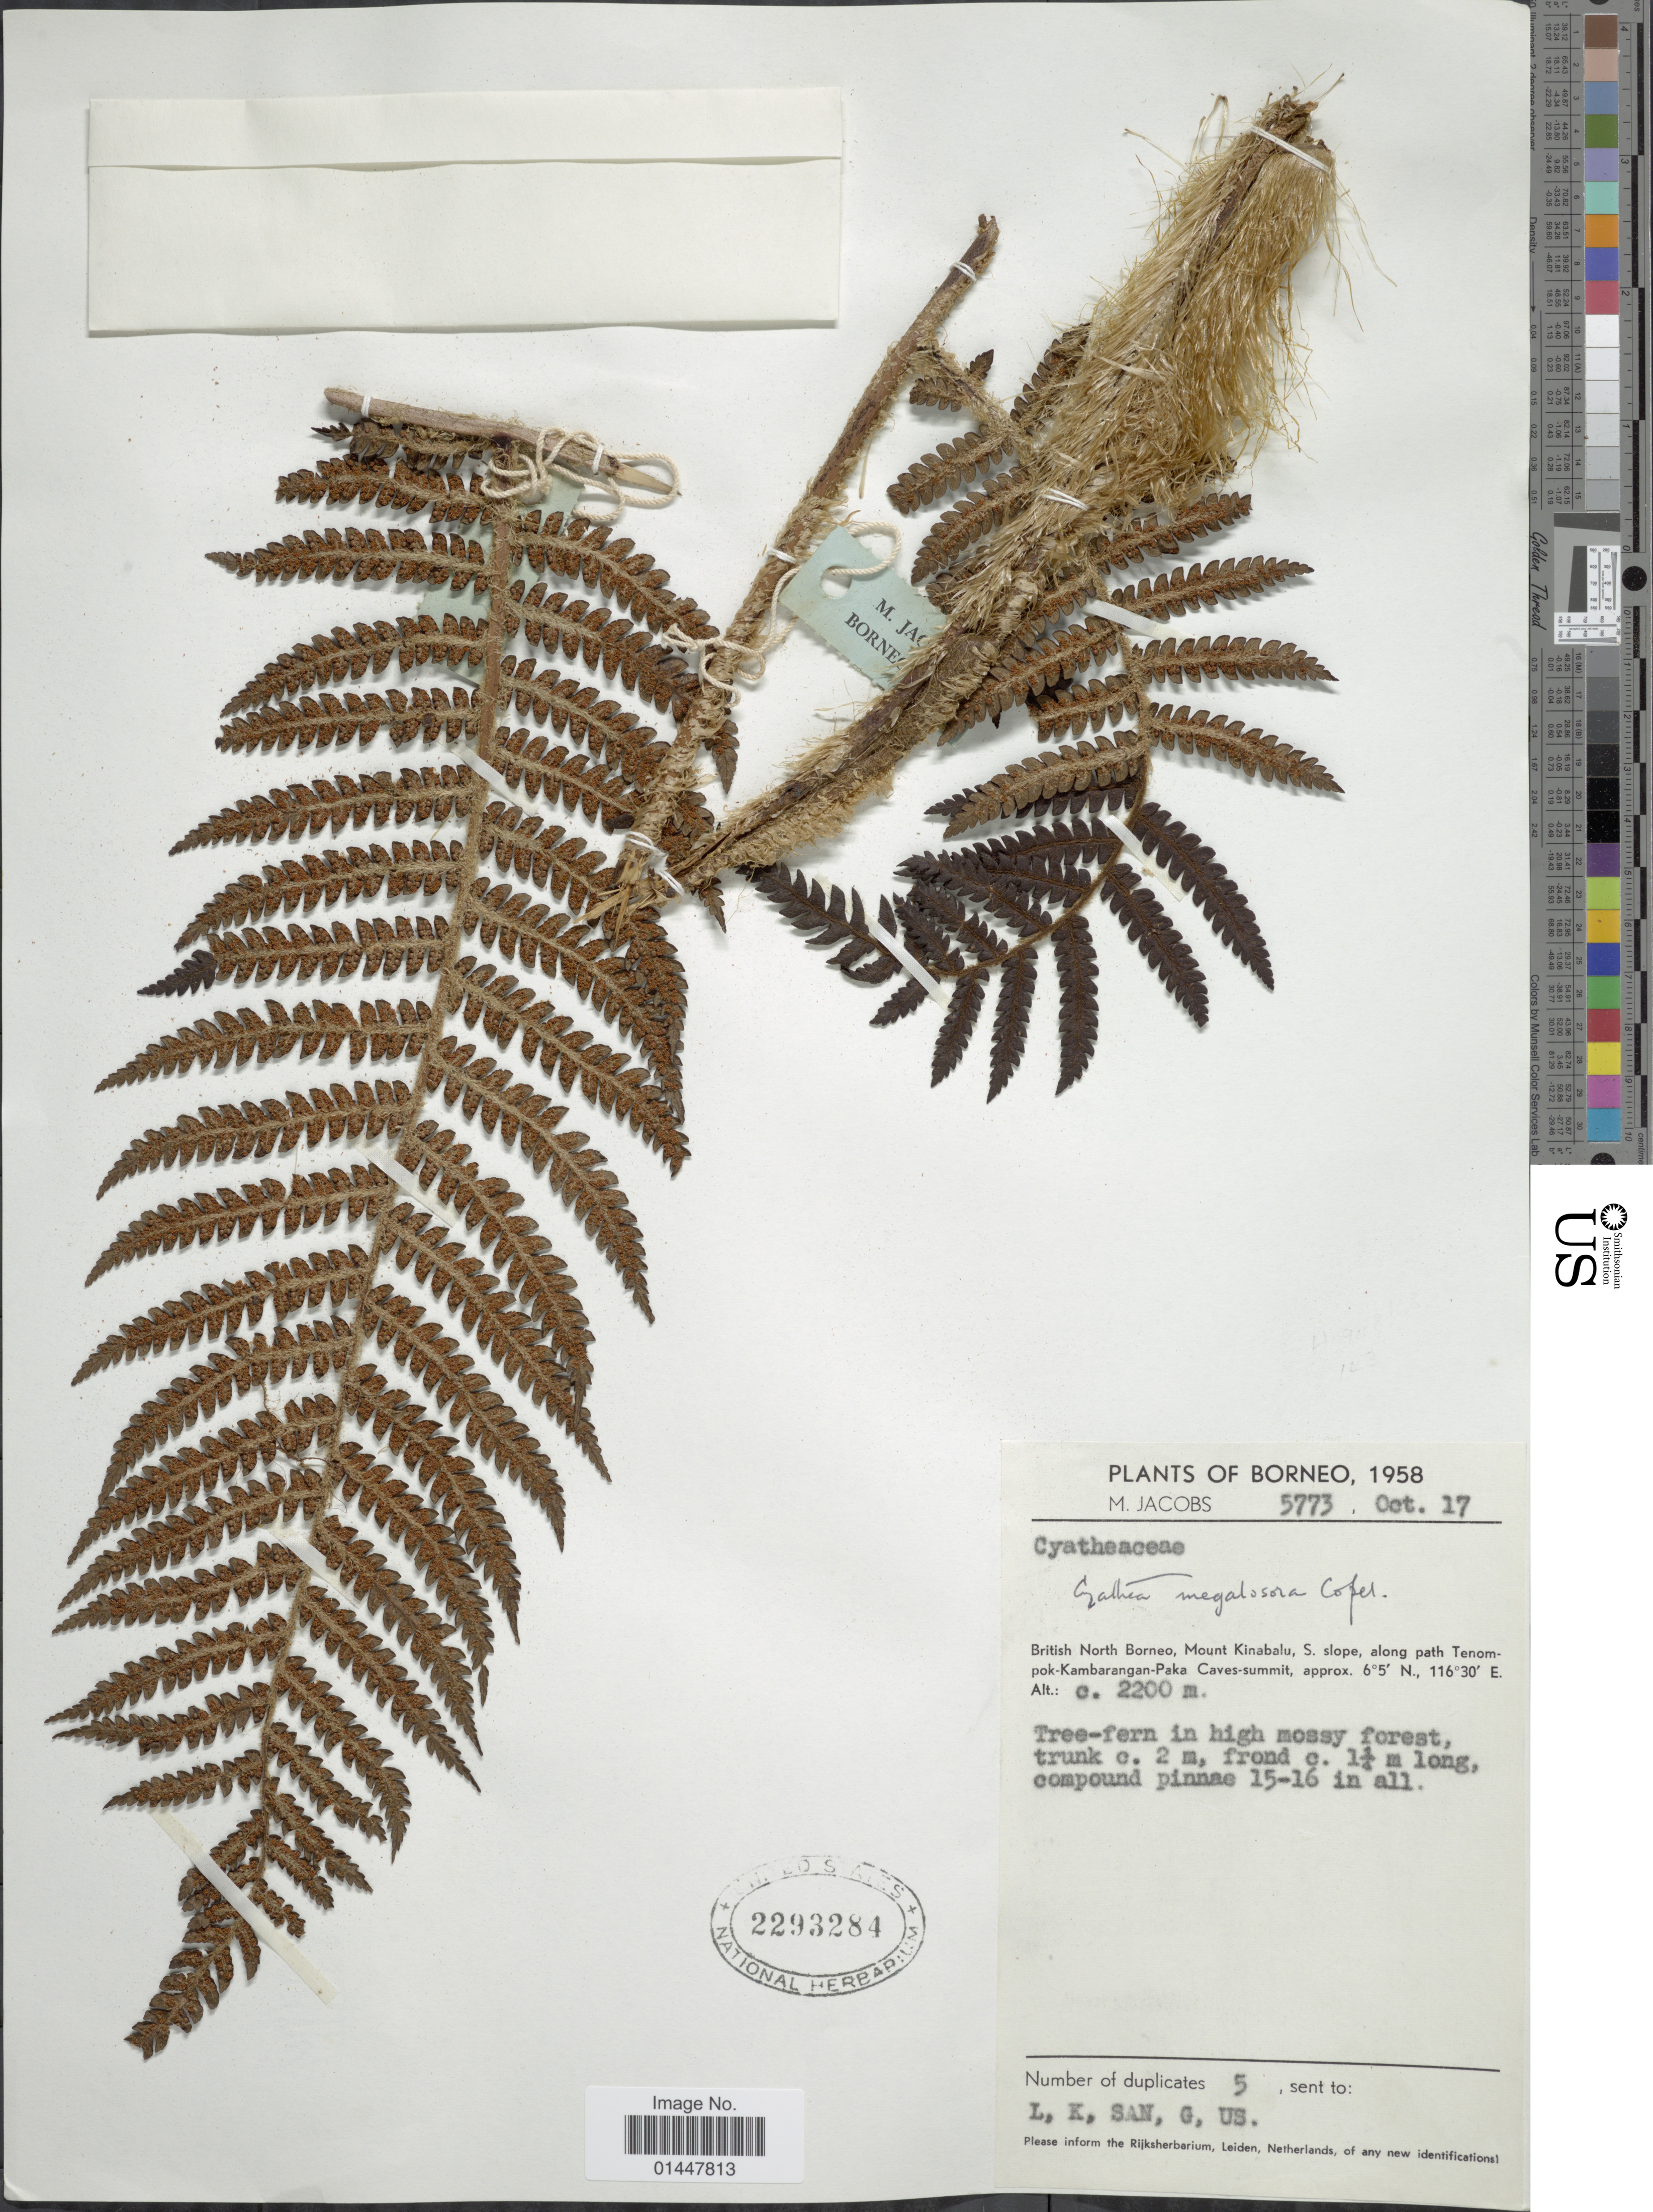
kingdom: Plantae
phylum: Tracheophyta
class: Polypodiopsida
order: Cyatheales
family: Cyatheaceae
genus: Sphaeropteris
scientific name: Sphaeropteris megalosora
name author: (Copel.) R.M. Tryon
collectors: M. Jacobs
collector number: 5773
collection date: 1958-10-17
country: Malaysia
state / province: Sabah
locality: Borneo, British North Borneo, Mount Kinabalu, S slope along path Tenompok-Kambarangan-Paka Caves-summit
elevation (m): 2200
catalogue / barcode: US 2293284